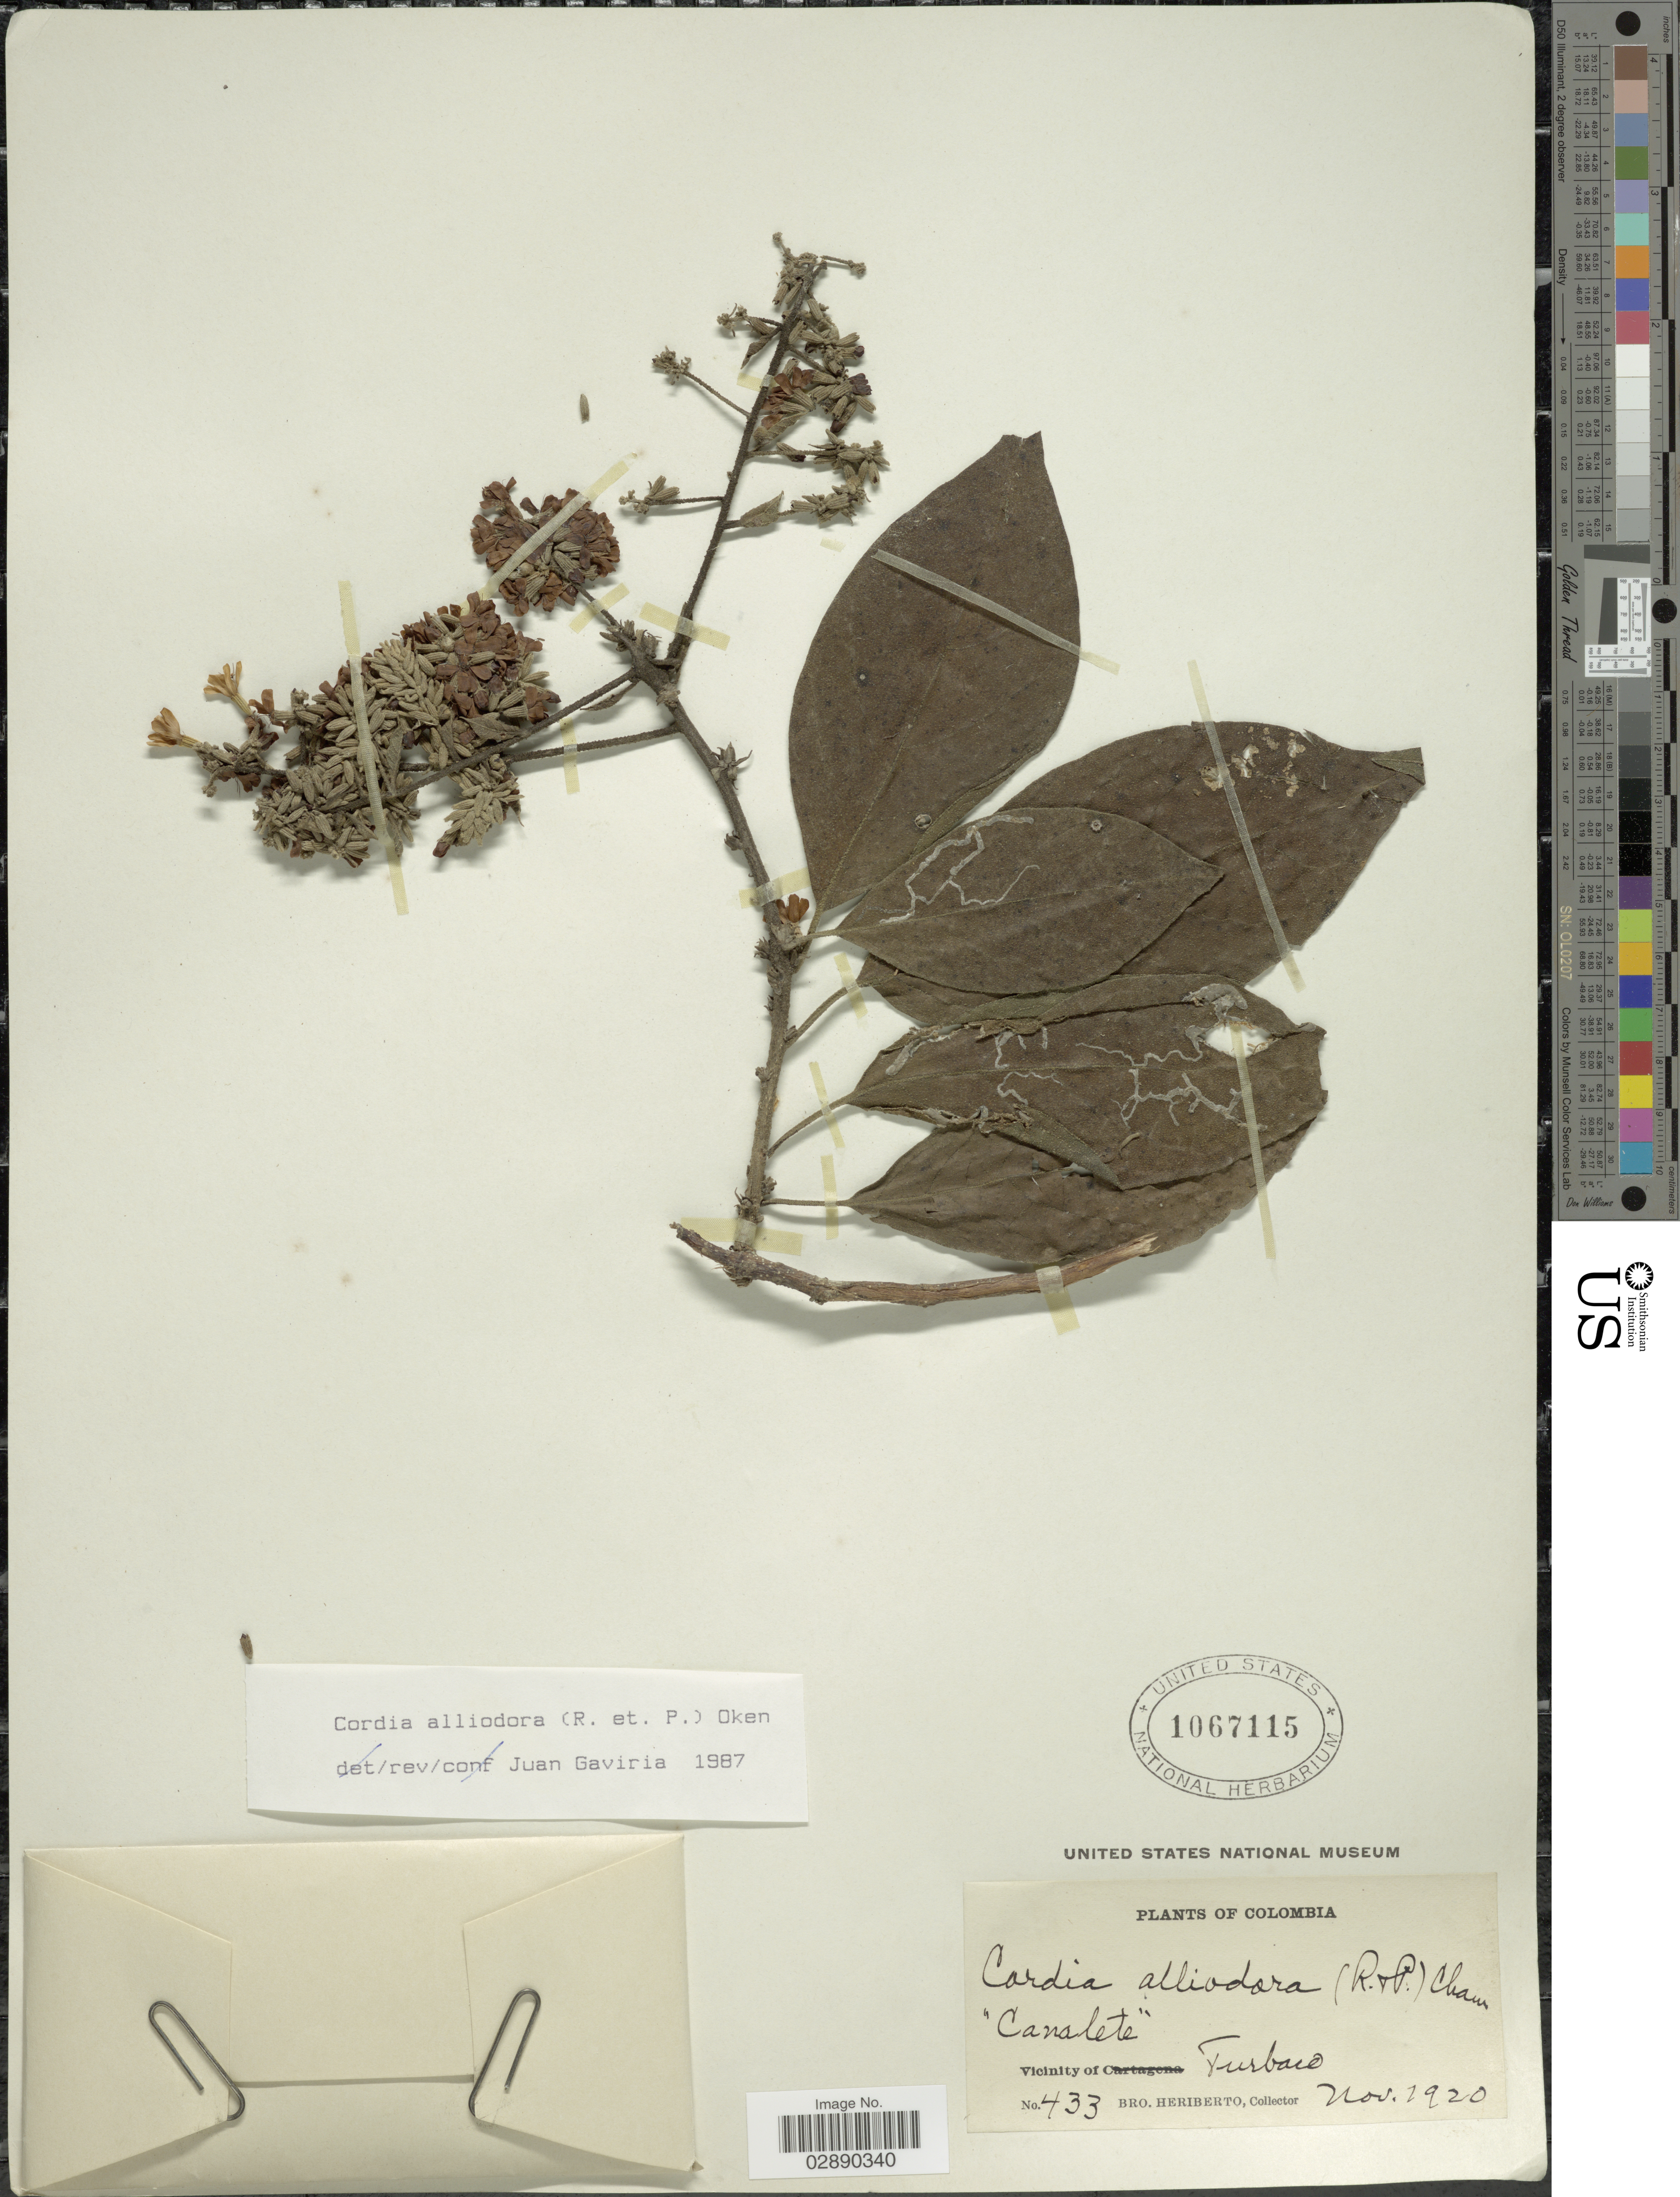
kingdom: Plantae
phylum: Tracheophyta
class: Magnoliopsida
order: Boraginales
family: Cordiaceae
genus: Cordia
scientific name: Cordia alliodora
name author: (Ruiz & Pav.) Oken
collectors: B. Heriberto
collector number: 433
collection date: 1920-11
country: Colombia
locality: Vicinity of Turbaco.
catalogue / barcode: US 1067115